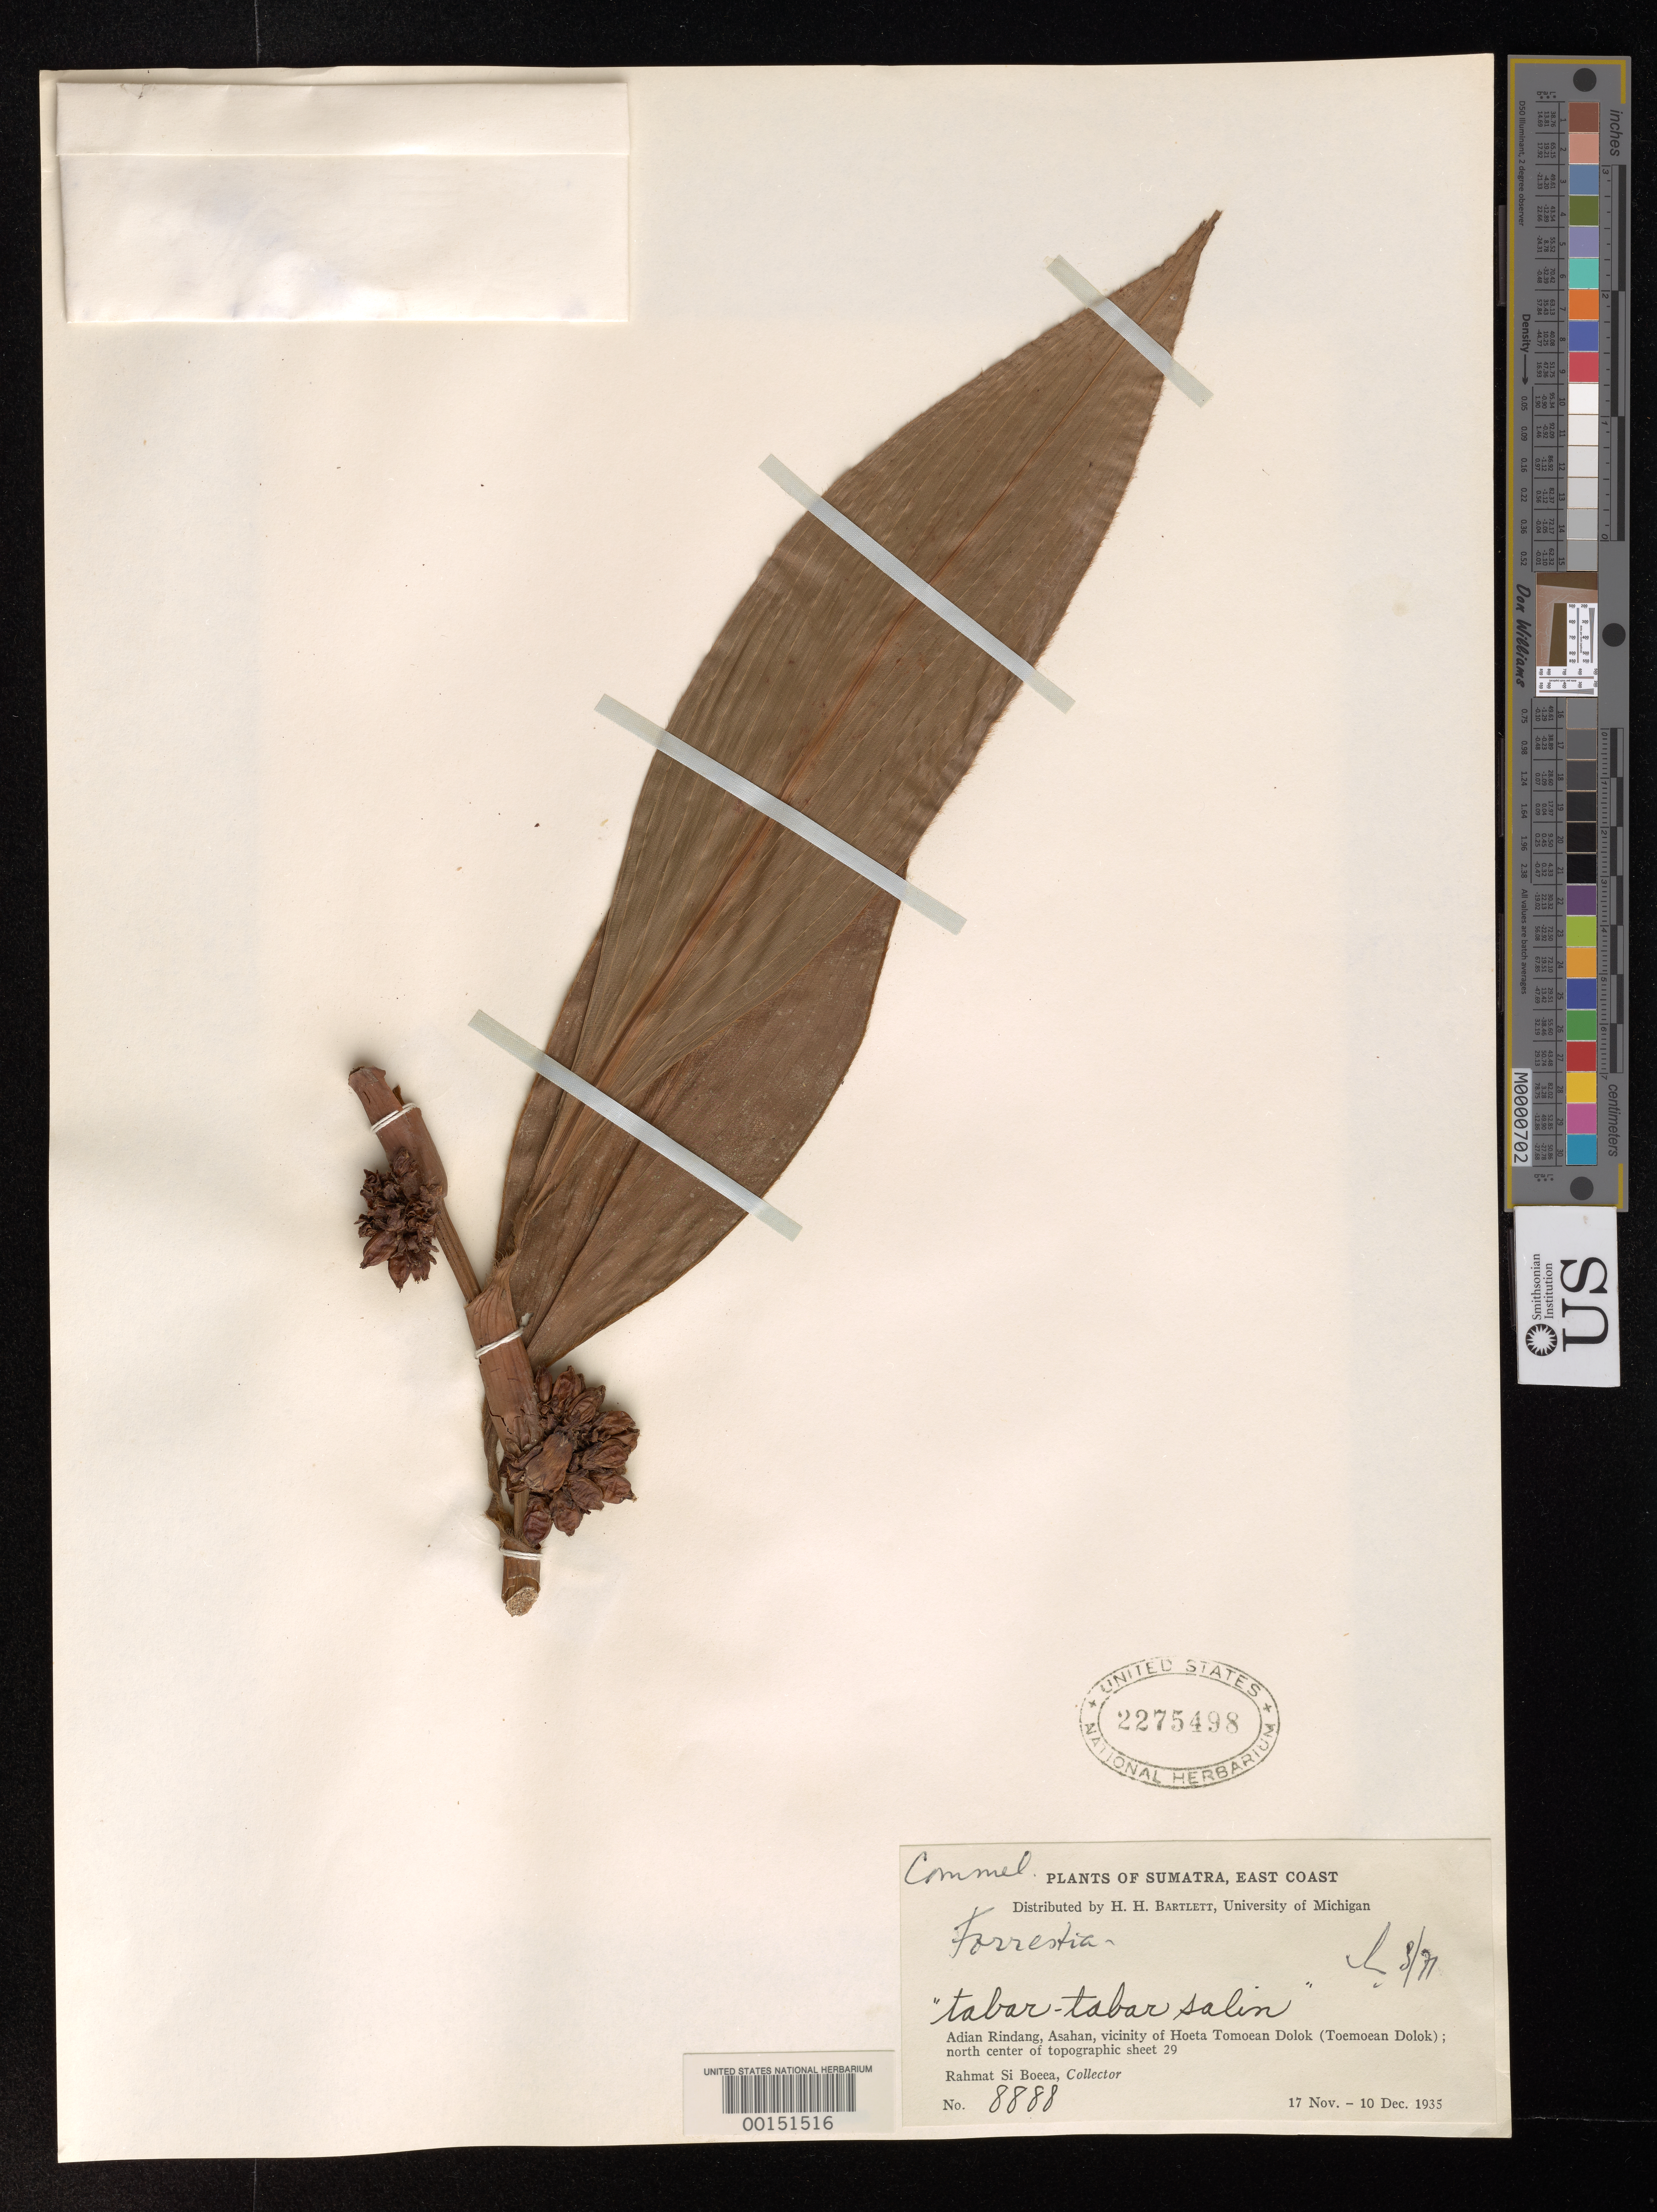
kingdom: Plantae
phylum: Tracheophyta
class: Liliopsida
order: Commelinales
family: Commelinaceae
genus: Amischotolype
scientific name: Amischotolype sp.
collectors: Rahmat Si Boeea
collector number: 8888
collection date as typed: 17 Nov 1935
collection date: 1935-11-17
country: Indonesia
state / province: Sumatra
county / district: Aceh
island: Sumatra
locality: Adian rindang, asahan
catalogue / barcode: US 2275498